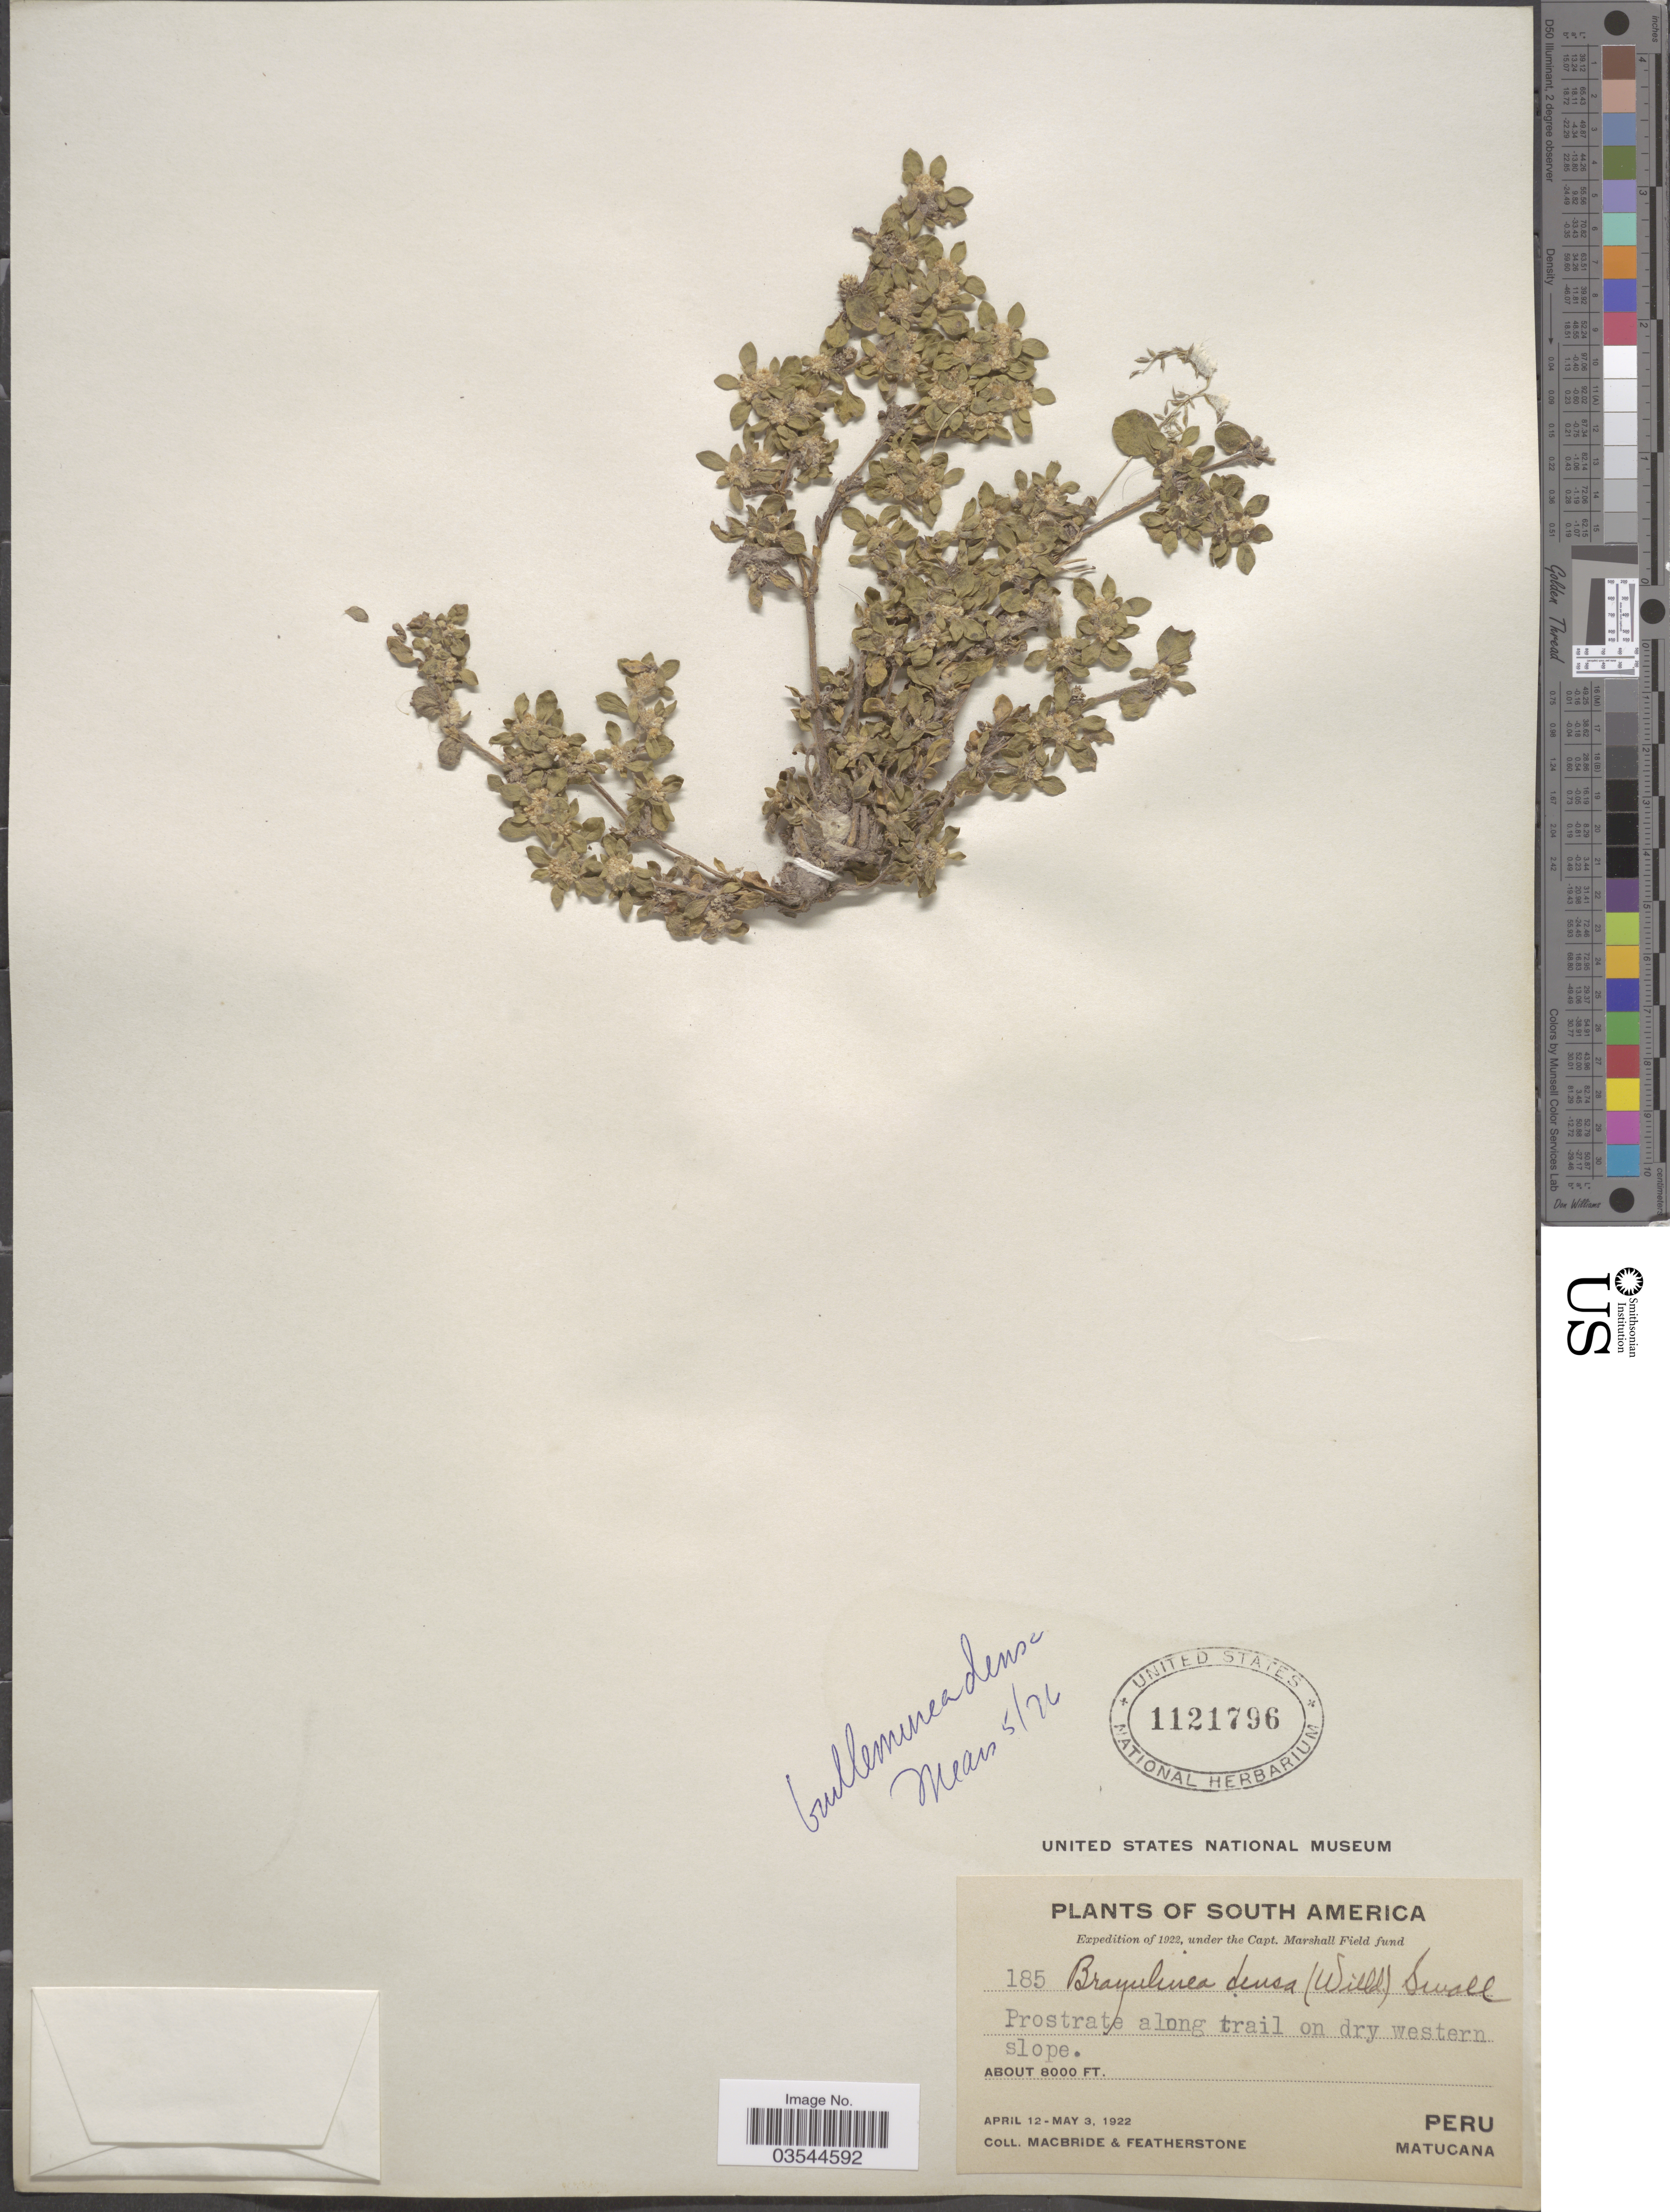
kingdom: Plantae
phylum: Tracheophyta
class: Magnoliopsida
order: Caryophyllales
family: Amaranthaceae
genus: Guilleminea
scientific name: Guilleminea densa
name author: (Humb. & Bonpl. ex Schult.) Moq.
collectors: Macbride, -- & -. Featherstone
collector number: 185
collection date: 1922-04-12/1922-05-03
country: Peru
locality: Matucana.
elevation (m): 2438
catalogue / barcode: US 1121796